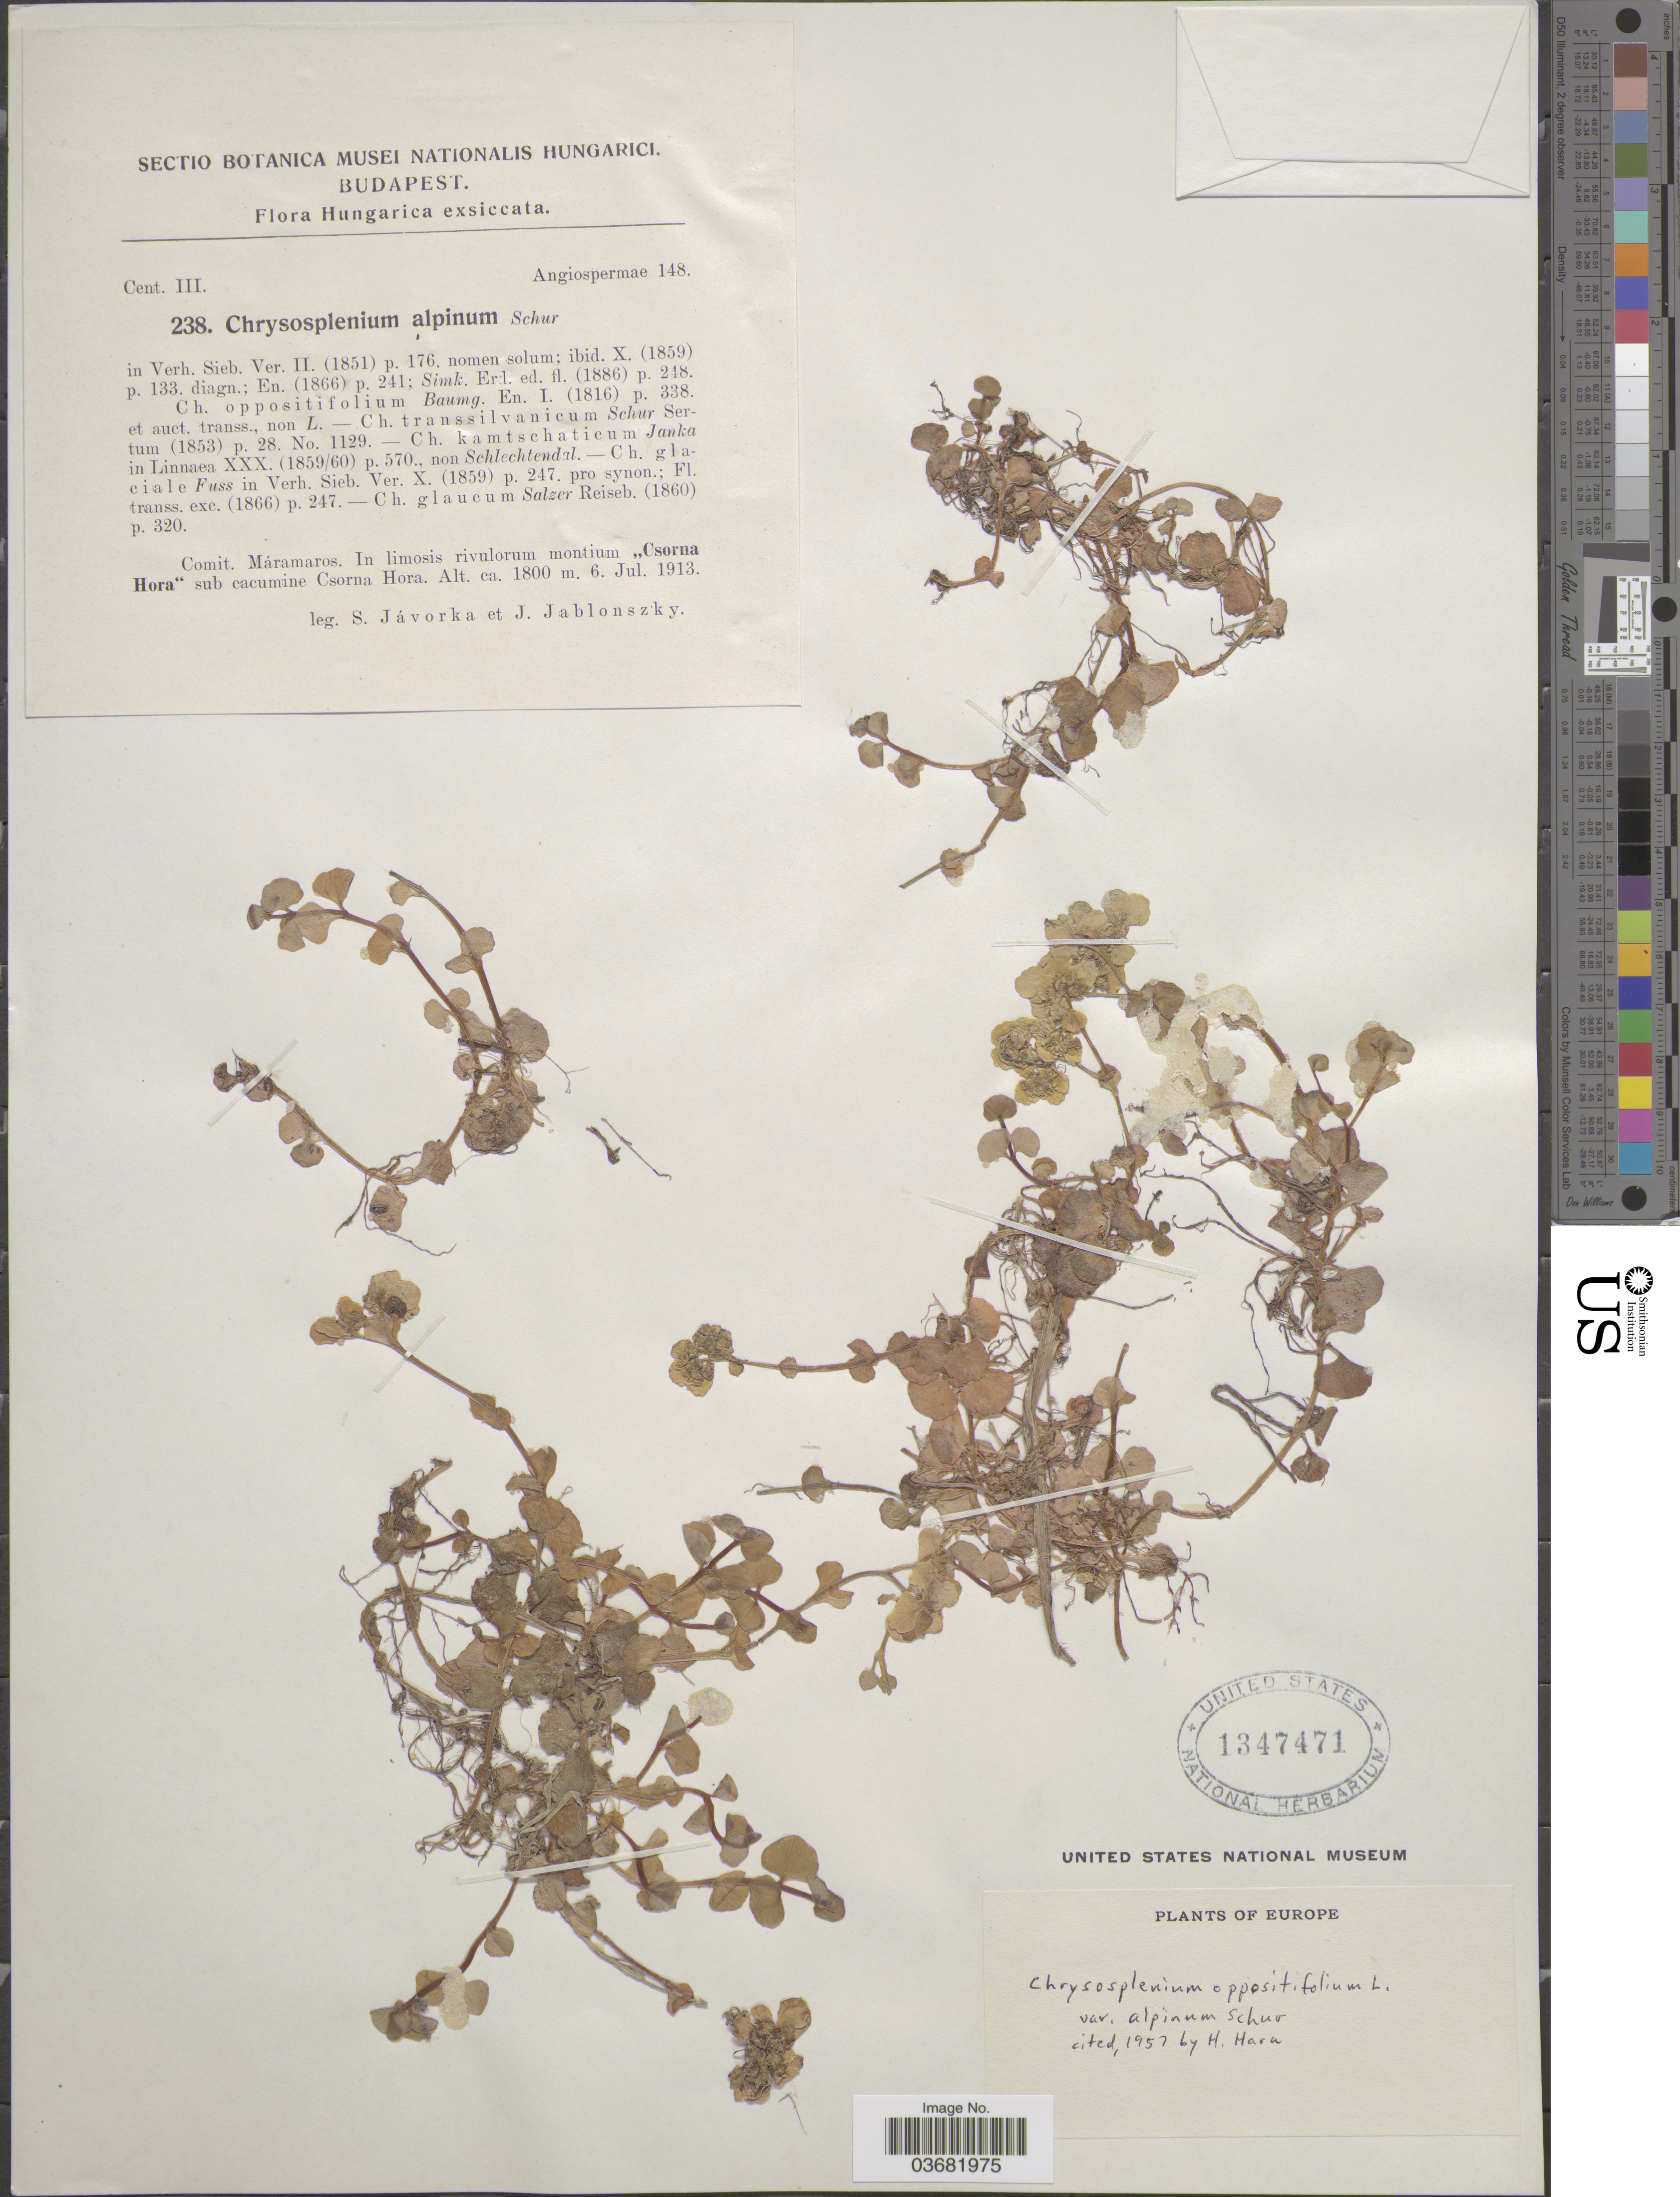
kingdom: Plantae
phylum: Tracheophyta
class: Magnoliopsida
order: Saxifragales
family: Saxifragaceae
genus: Chrysosplenium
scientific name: Chrysosplenium oppositifolium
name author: L.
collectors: S. Javorka & J. Jablonszky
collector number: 238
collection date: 1913-07-06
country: Hungary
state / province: Budapest, Capital District of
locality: Comit. Máramaros. In limosis rivulorum montium "Csorna Hora" sub cacumine Csorna Hora.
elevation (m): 1800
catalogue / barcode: US 1347471